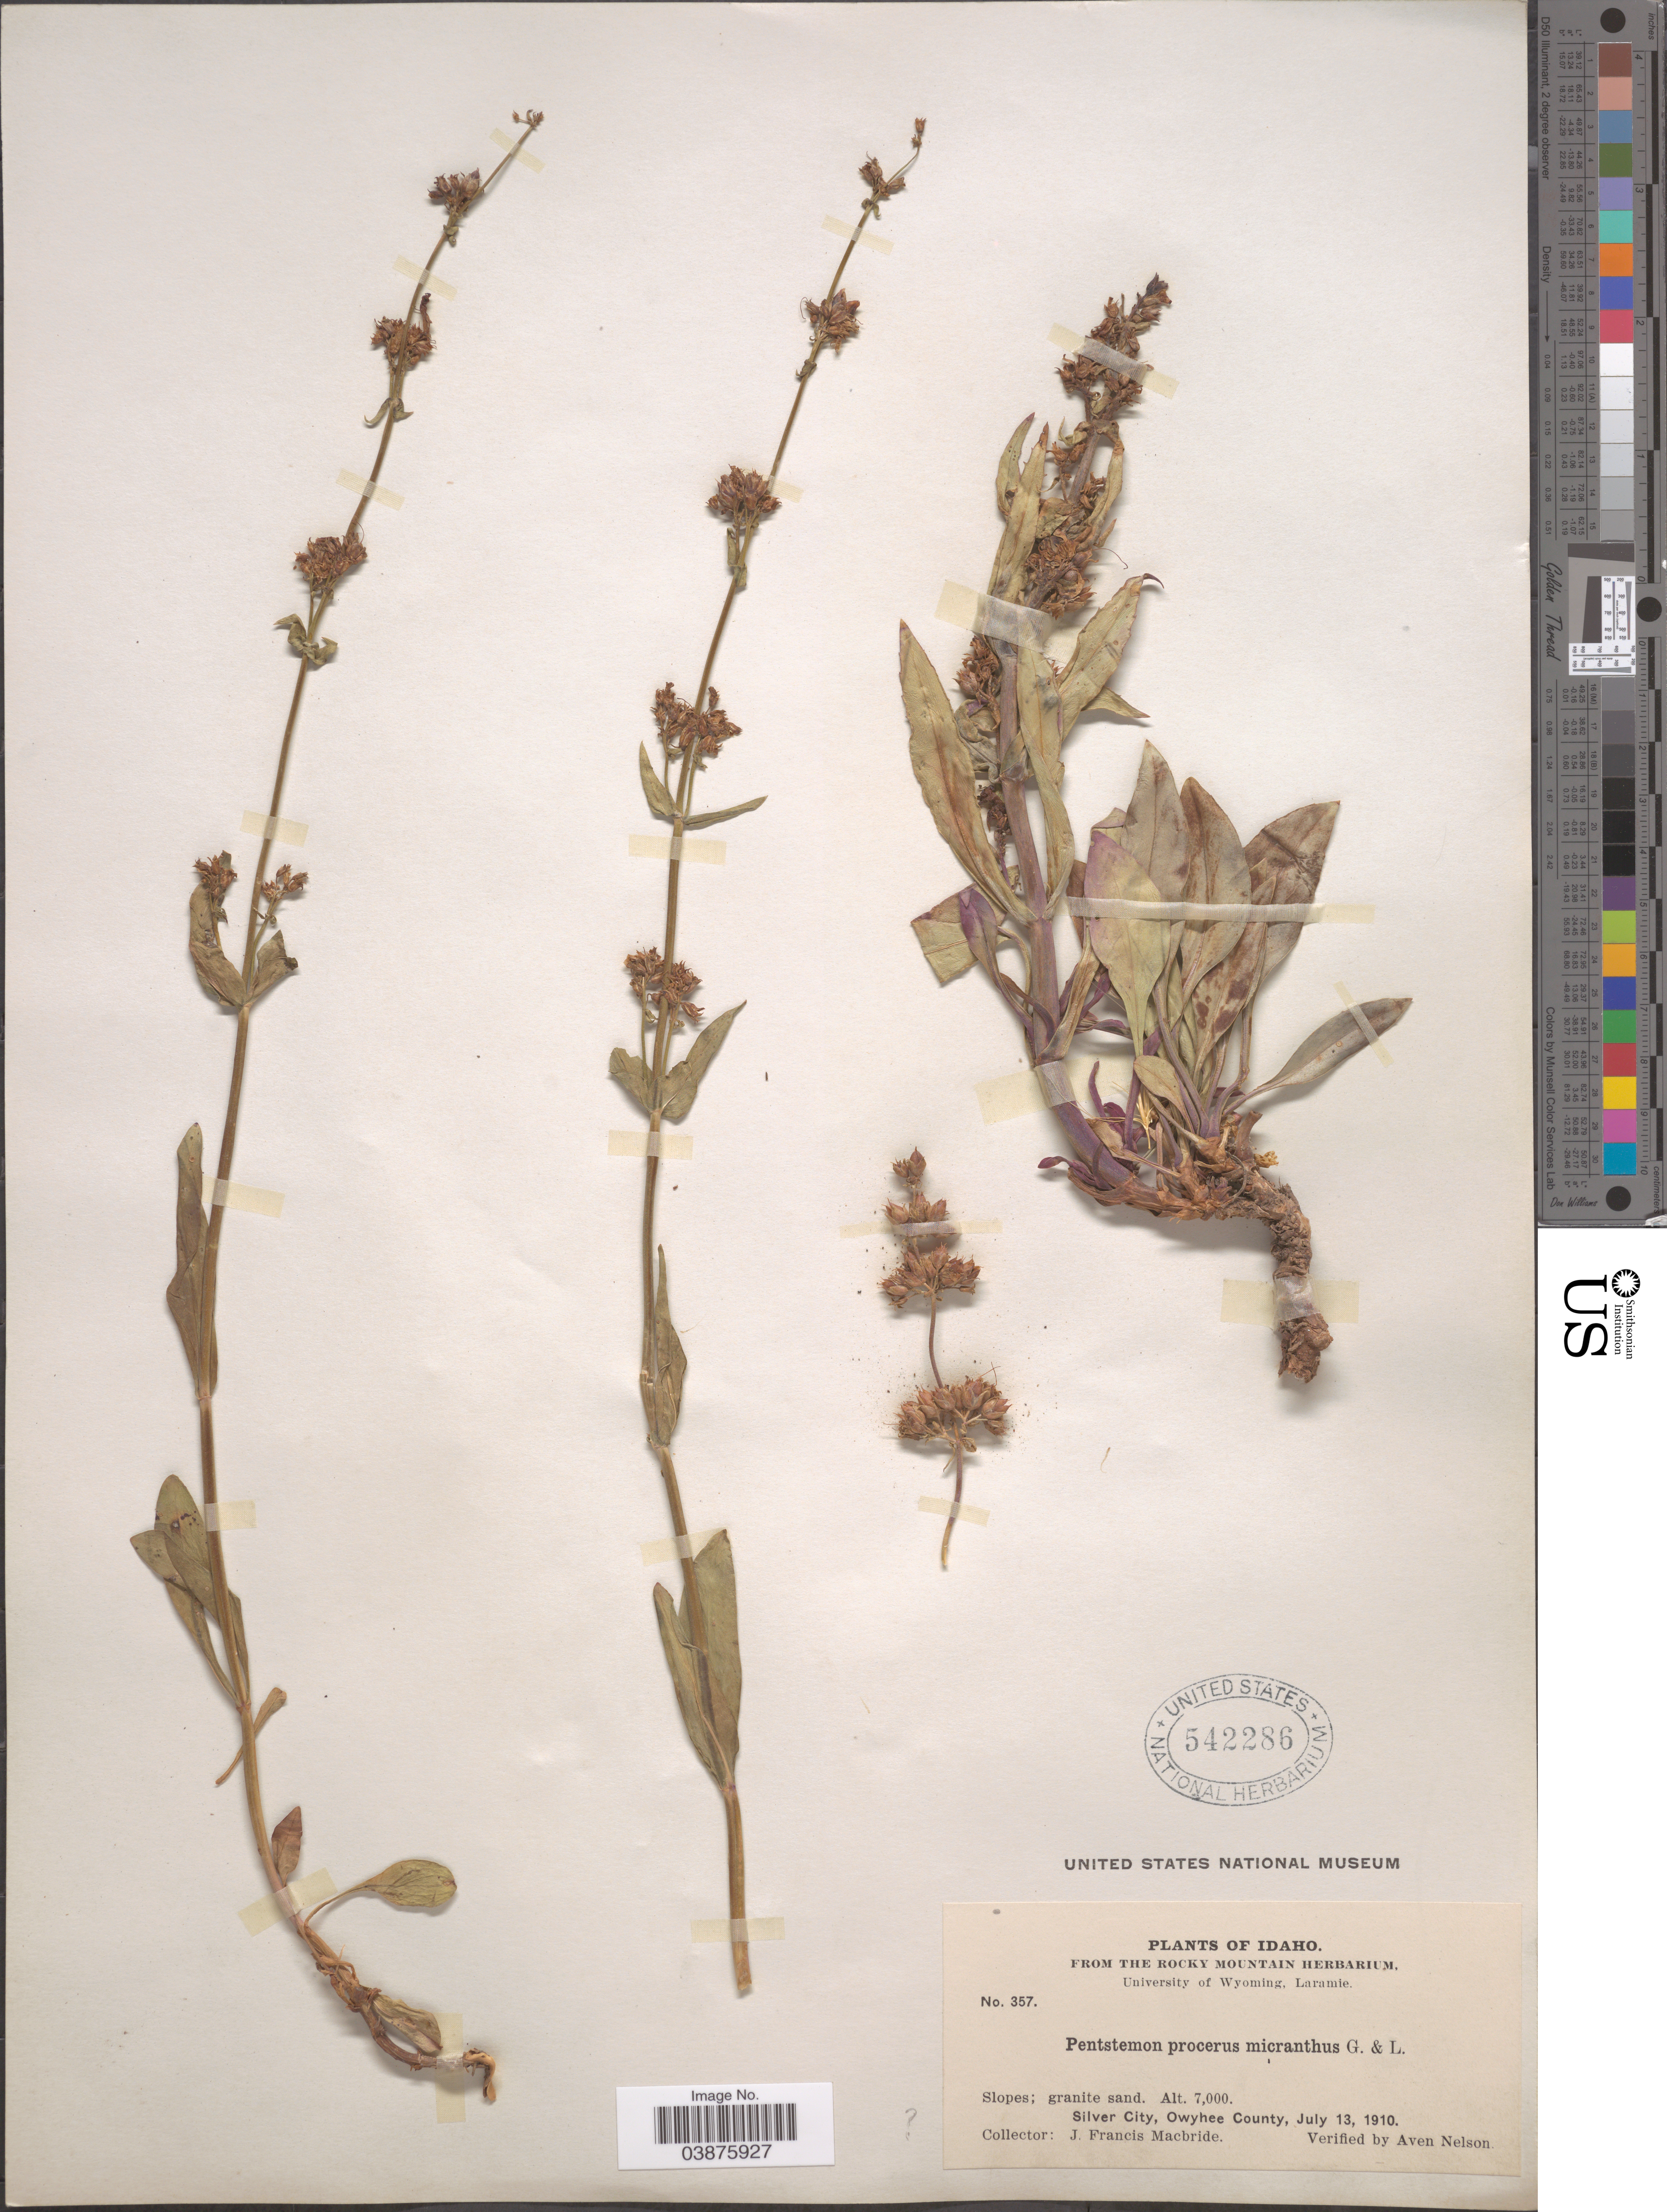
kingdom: Plantae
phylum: Tracheophyta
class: Magnoliopsida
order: Lamiales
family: Plantaginaceae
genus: Penstemon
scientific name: Penstemon humilis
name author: Nutt. ex A. Gray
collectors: J. F. Macbride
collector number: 357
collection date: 1910-07-13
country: United States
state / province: Idaho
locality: Silver City, Owyhee County.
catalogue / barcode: US 542286